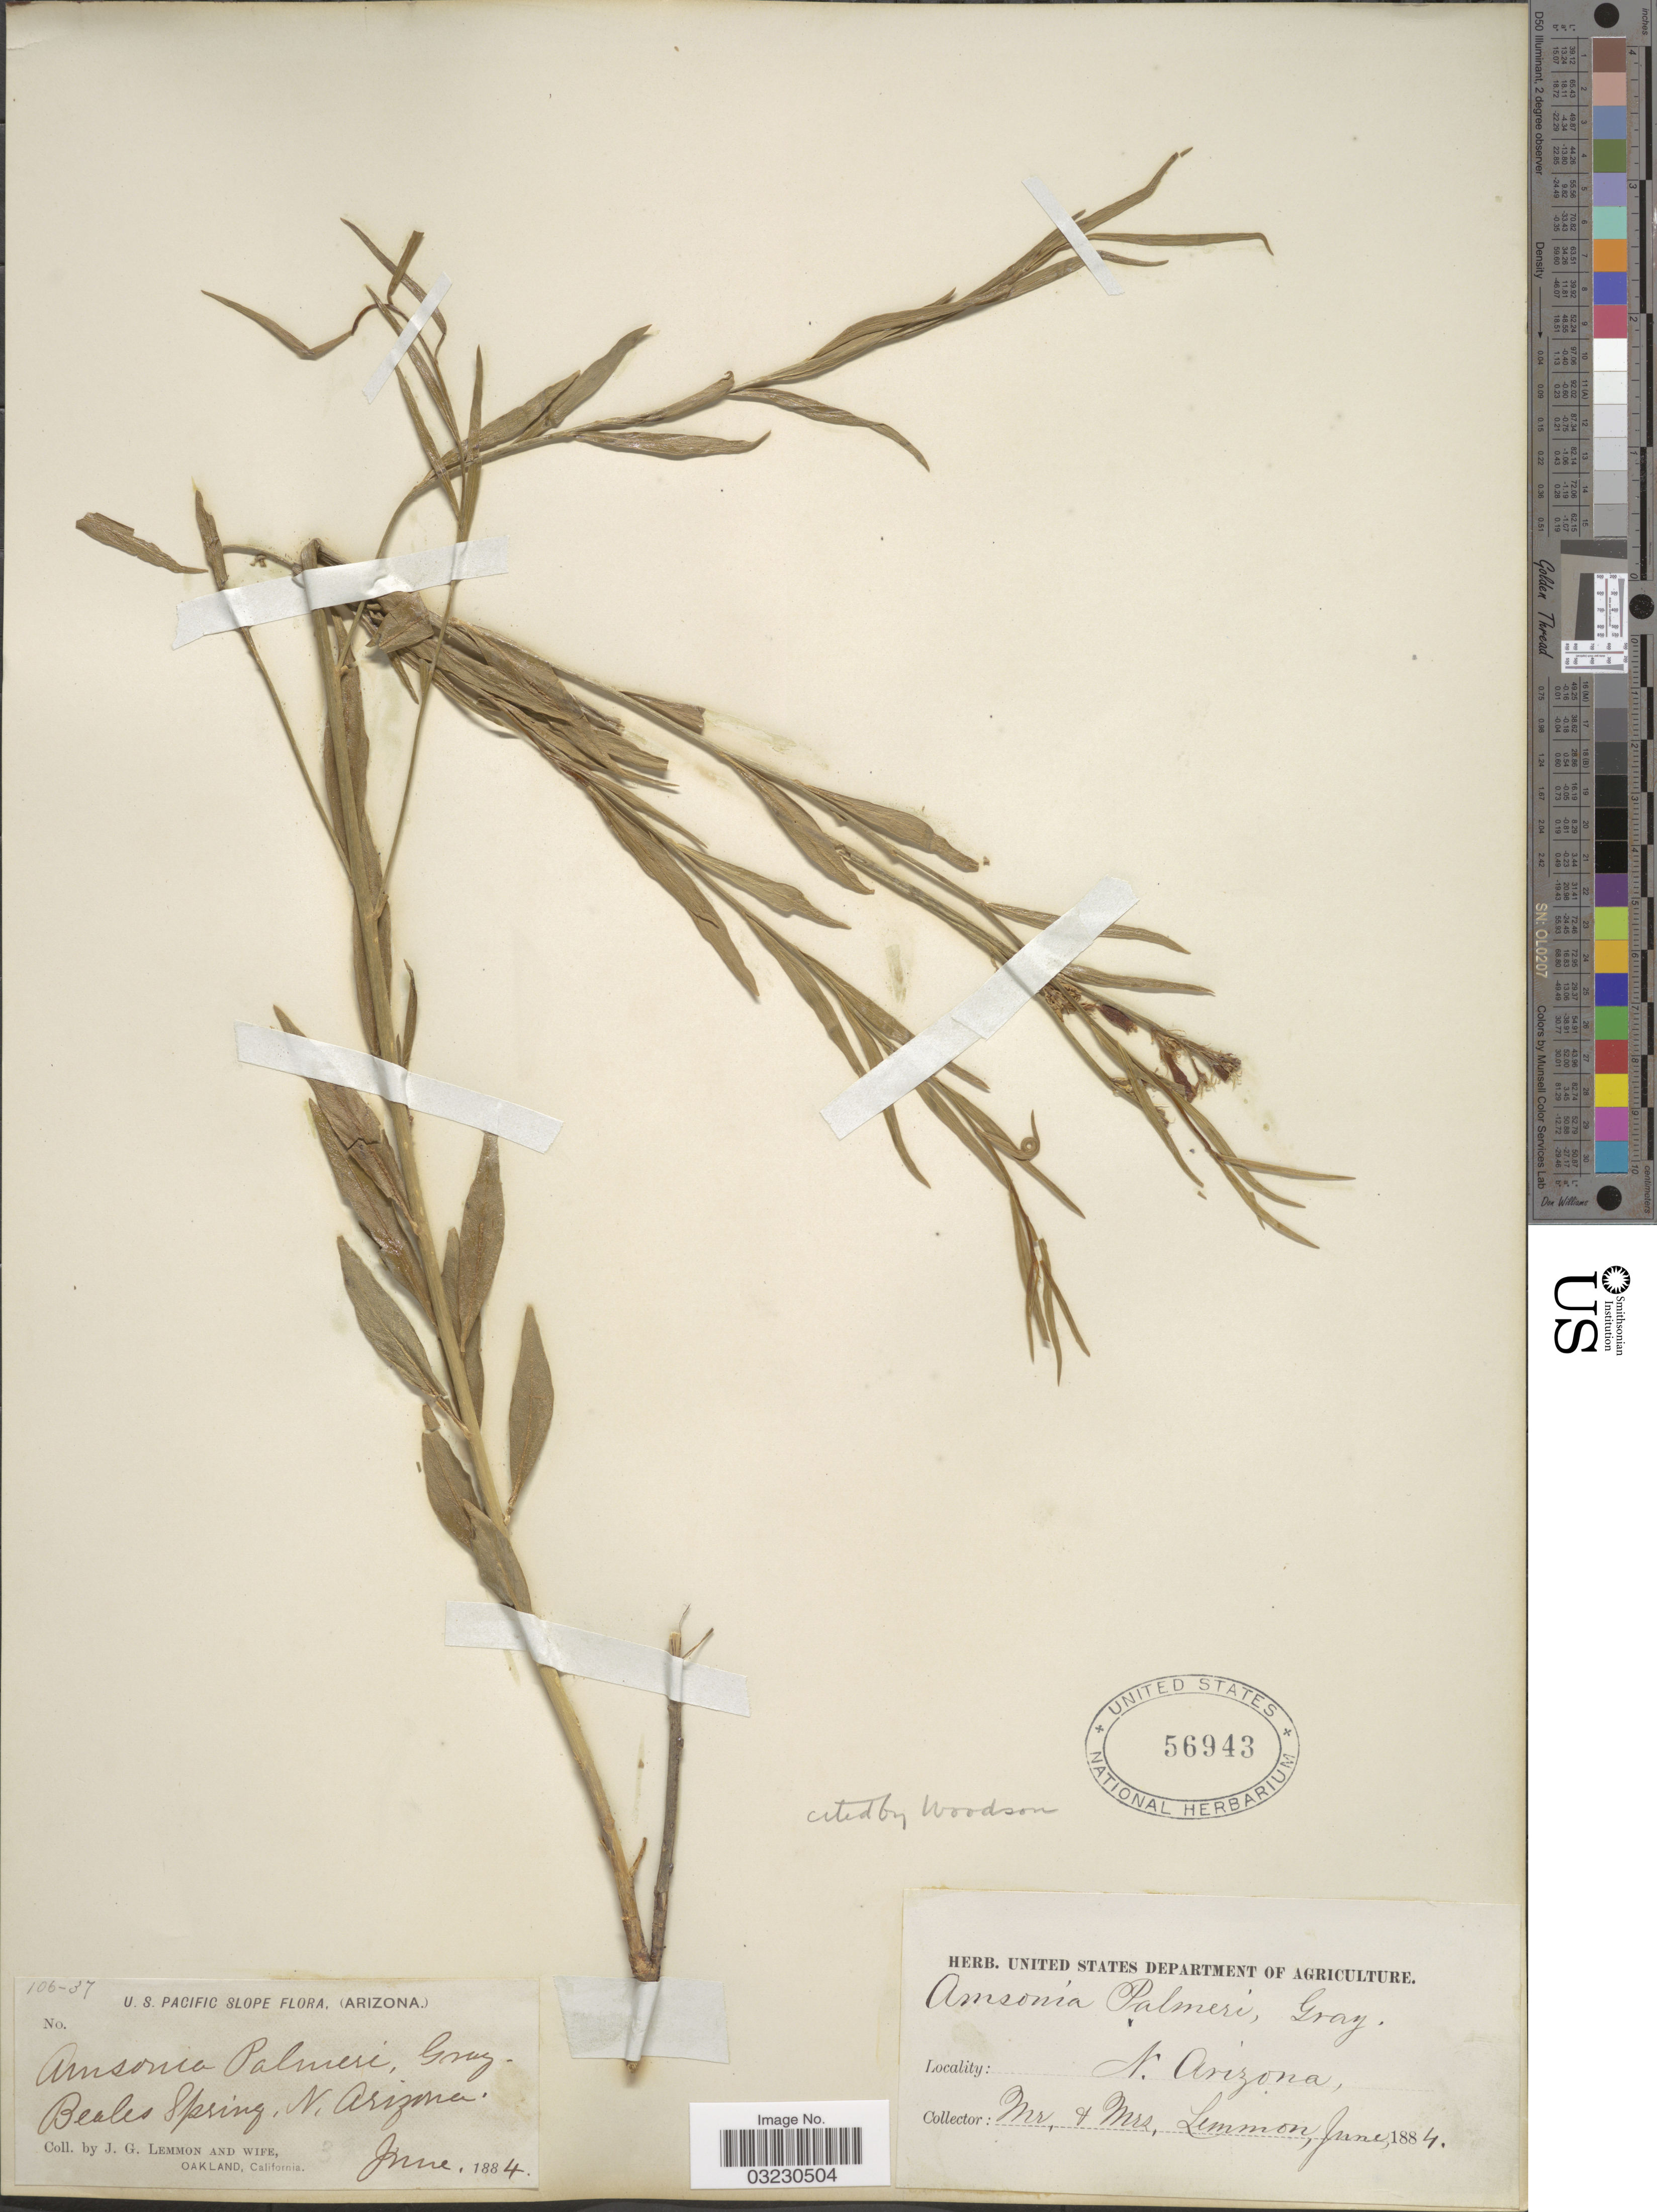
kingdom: Plantae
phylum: Tracheophyta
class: Magnoliopsida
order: Gentianales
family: Apocynaceae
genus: Amsonia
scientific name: Amsonia palmeri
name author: A. Gray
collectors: J. Lemmon & Mrs. J. G. Lemmon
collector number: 106-37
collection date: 1884-06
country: United States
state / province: Arizona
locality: U.S. Pacific Slope. Beales Spring, N. Arizona.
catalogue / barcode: US 56943